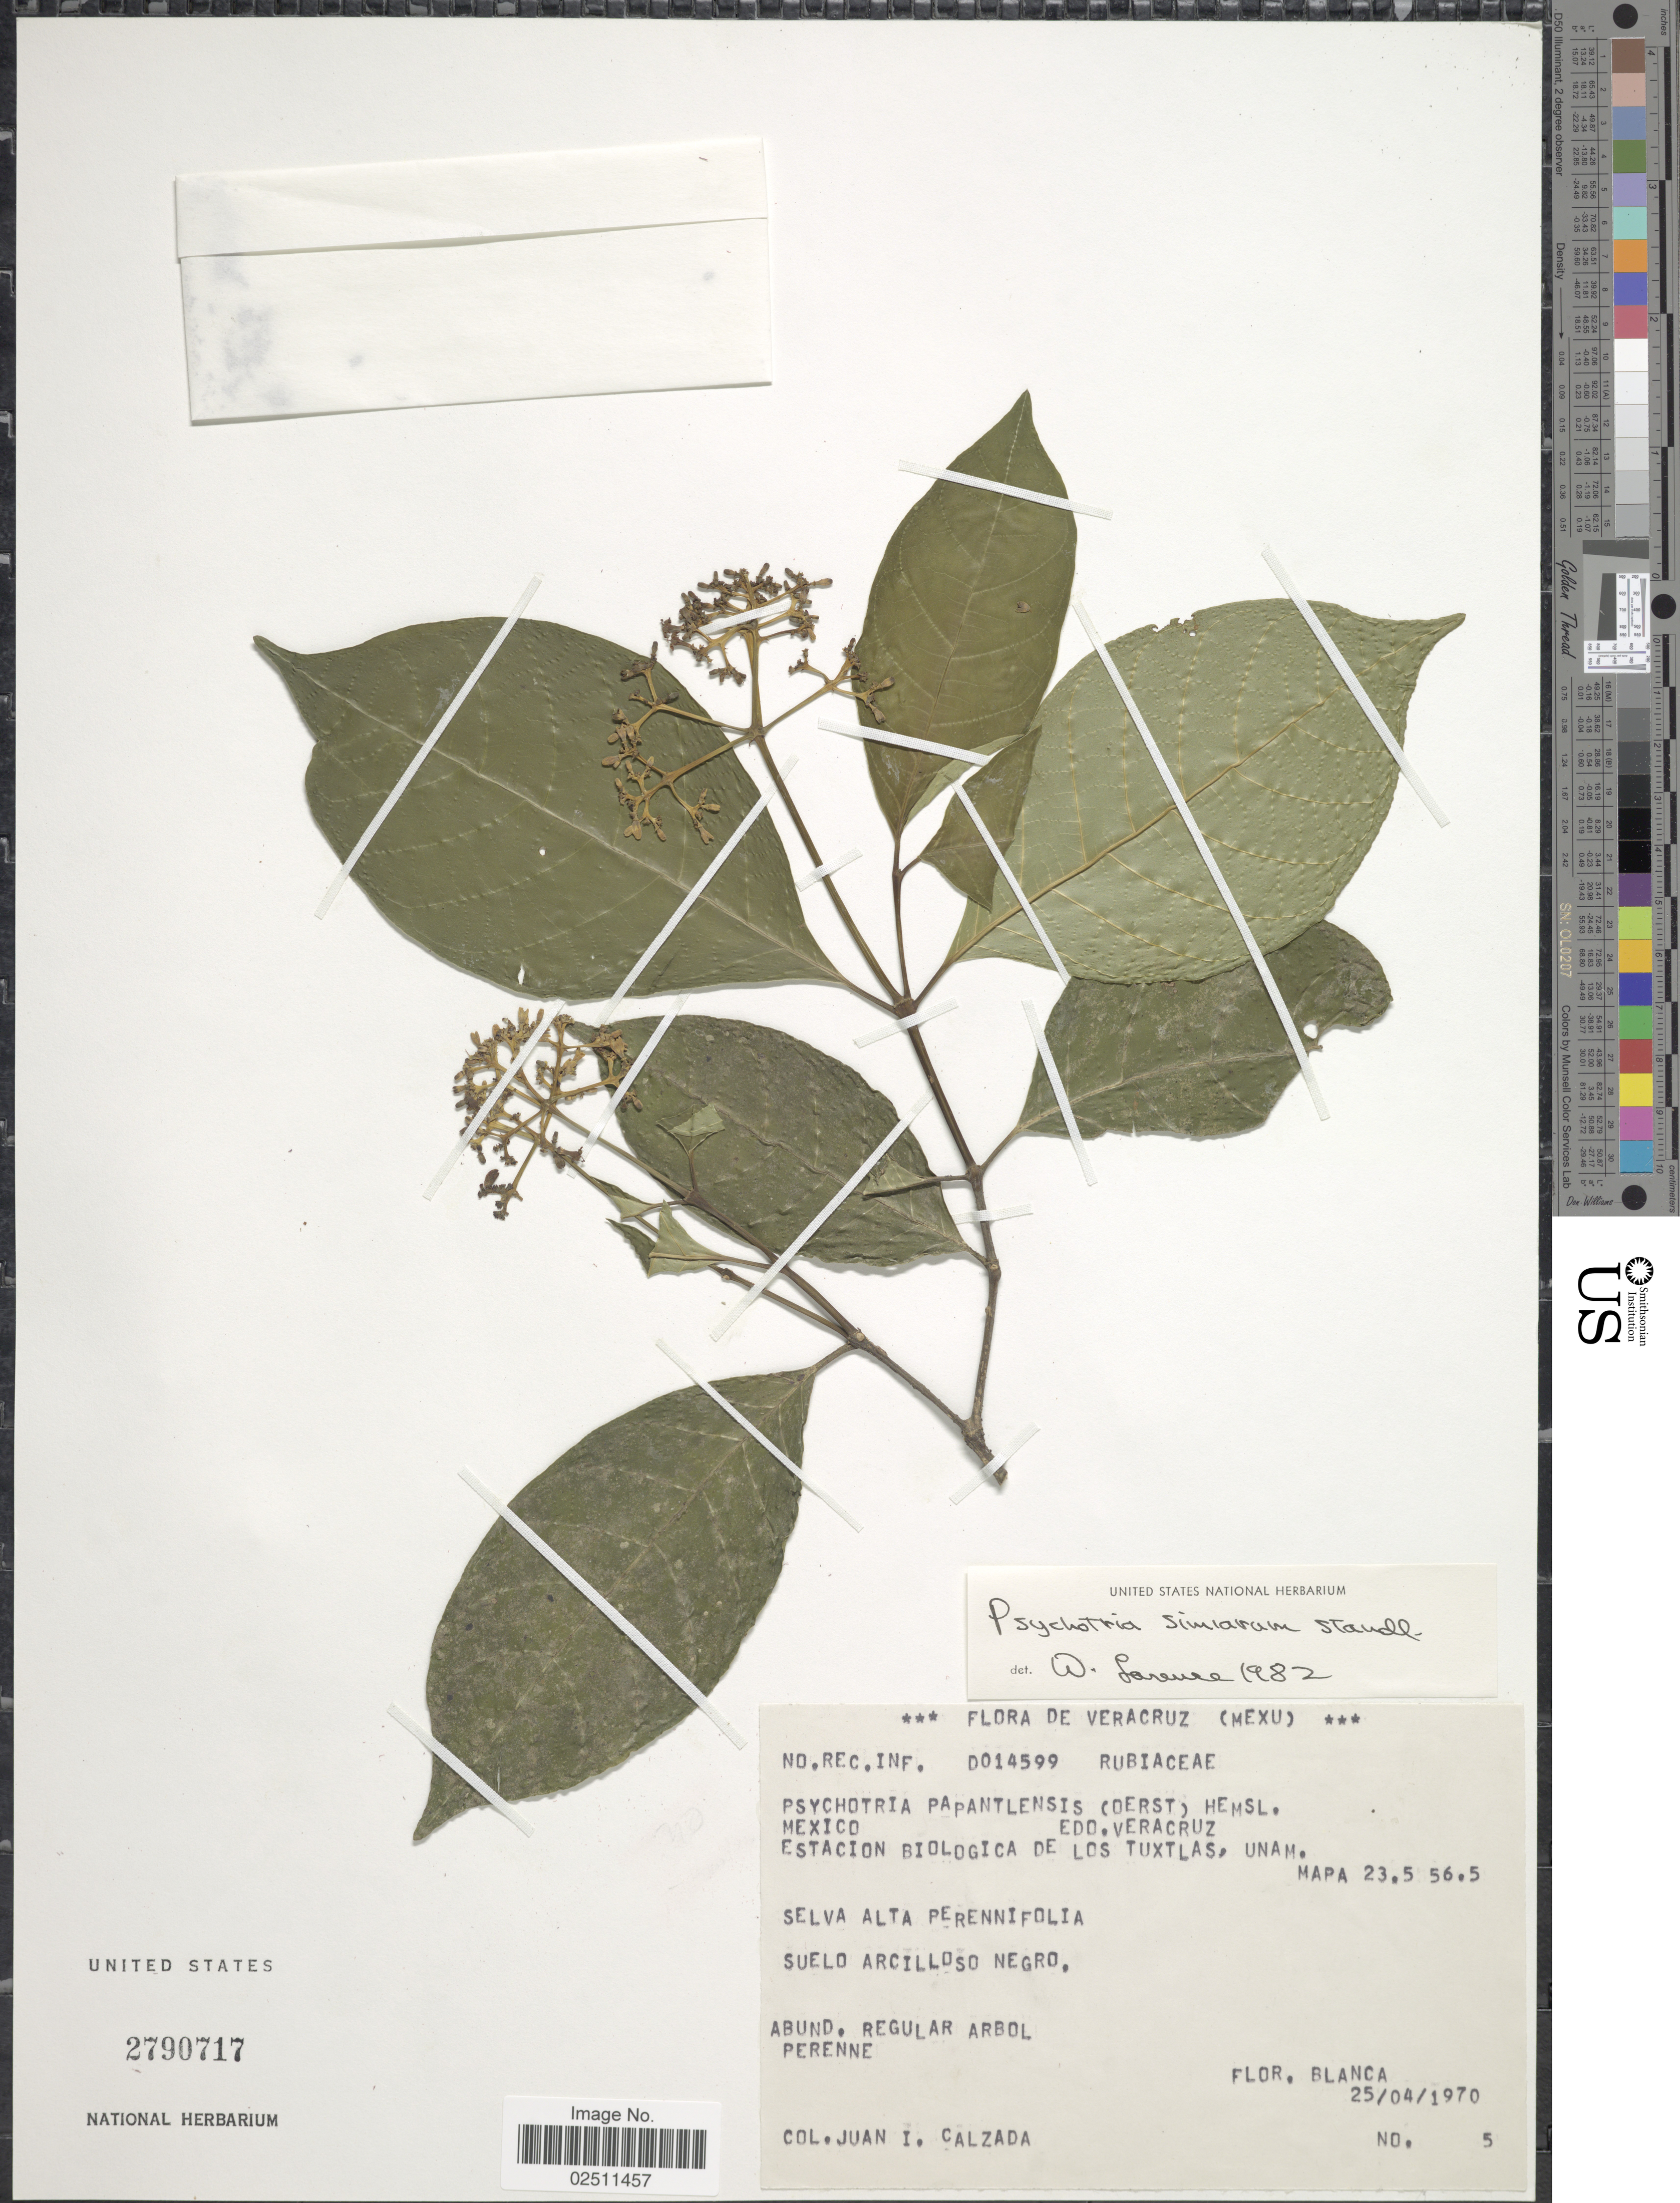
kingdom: Plantae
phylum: Tracheophyta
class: Magnoliopsida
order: Gentianales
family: Rubiaceae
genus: Psychotria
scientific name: Psychotria simiarum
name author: Standl.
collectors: J. I. Calzada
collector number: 5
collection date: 1970-04-25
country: Mexico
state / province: Veracruz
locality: Edo. Veracruz. Estacion Biologica de Los Tuxtlas, UNAM. Mapa 23.5 56.5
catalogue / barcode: US 2790717